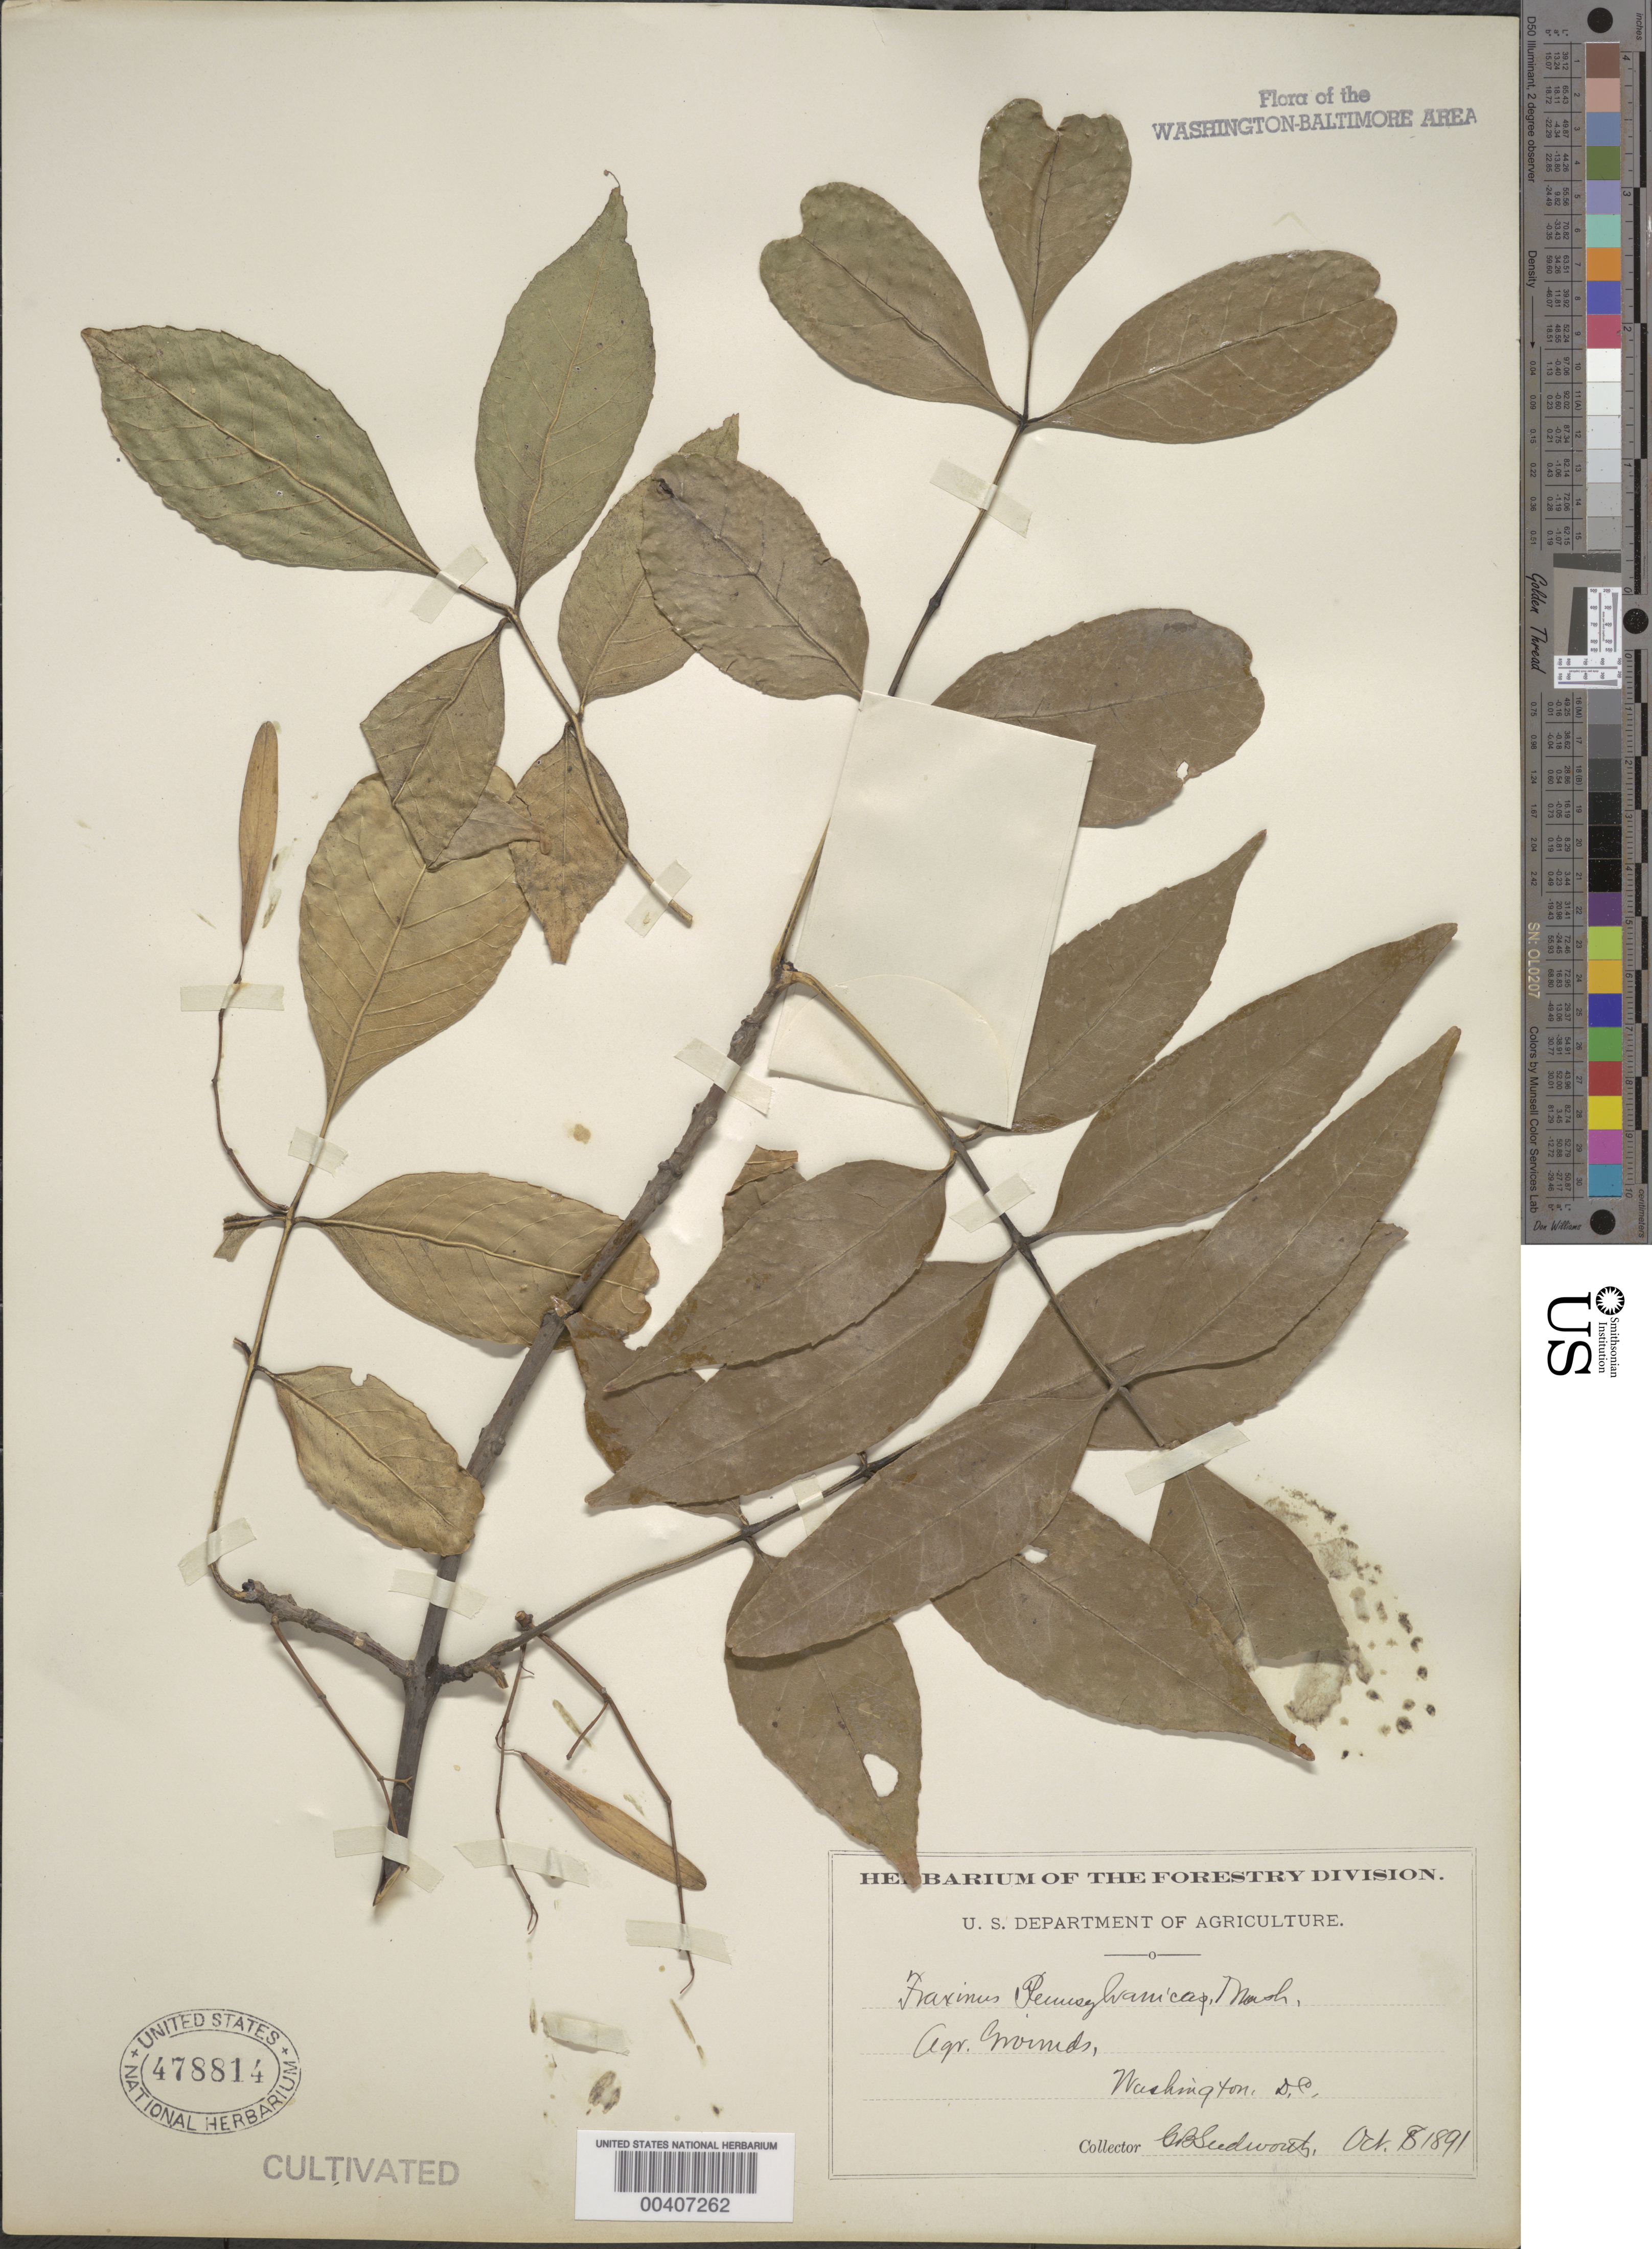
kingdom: Plantae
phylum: Tracheophyta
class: Magnoliopsida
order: Lamiales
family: Oleaceae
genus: Fraxinus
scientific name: Fraxinus pennsylvanica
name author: Marshall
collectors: G. B. Sudworth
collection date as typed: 08 Oct 1891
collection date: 1891-10-08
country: United States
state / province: District of Columbia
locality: Agriculture grounds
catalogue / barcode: US 478814